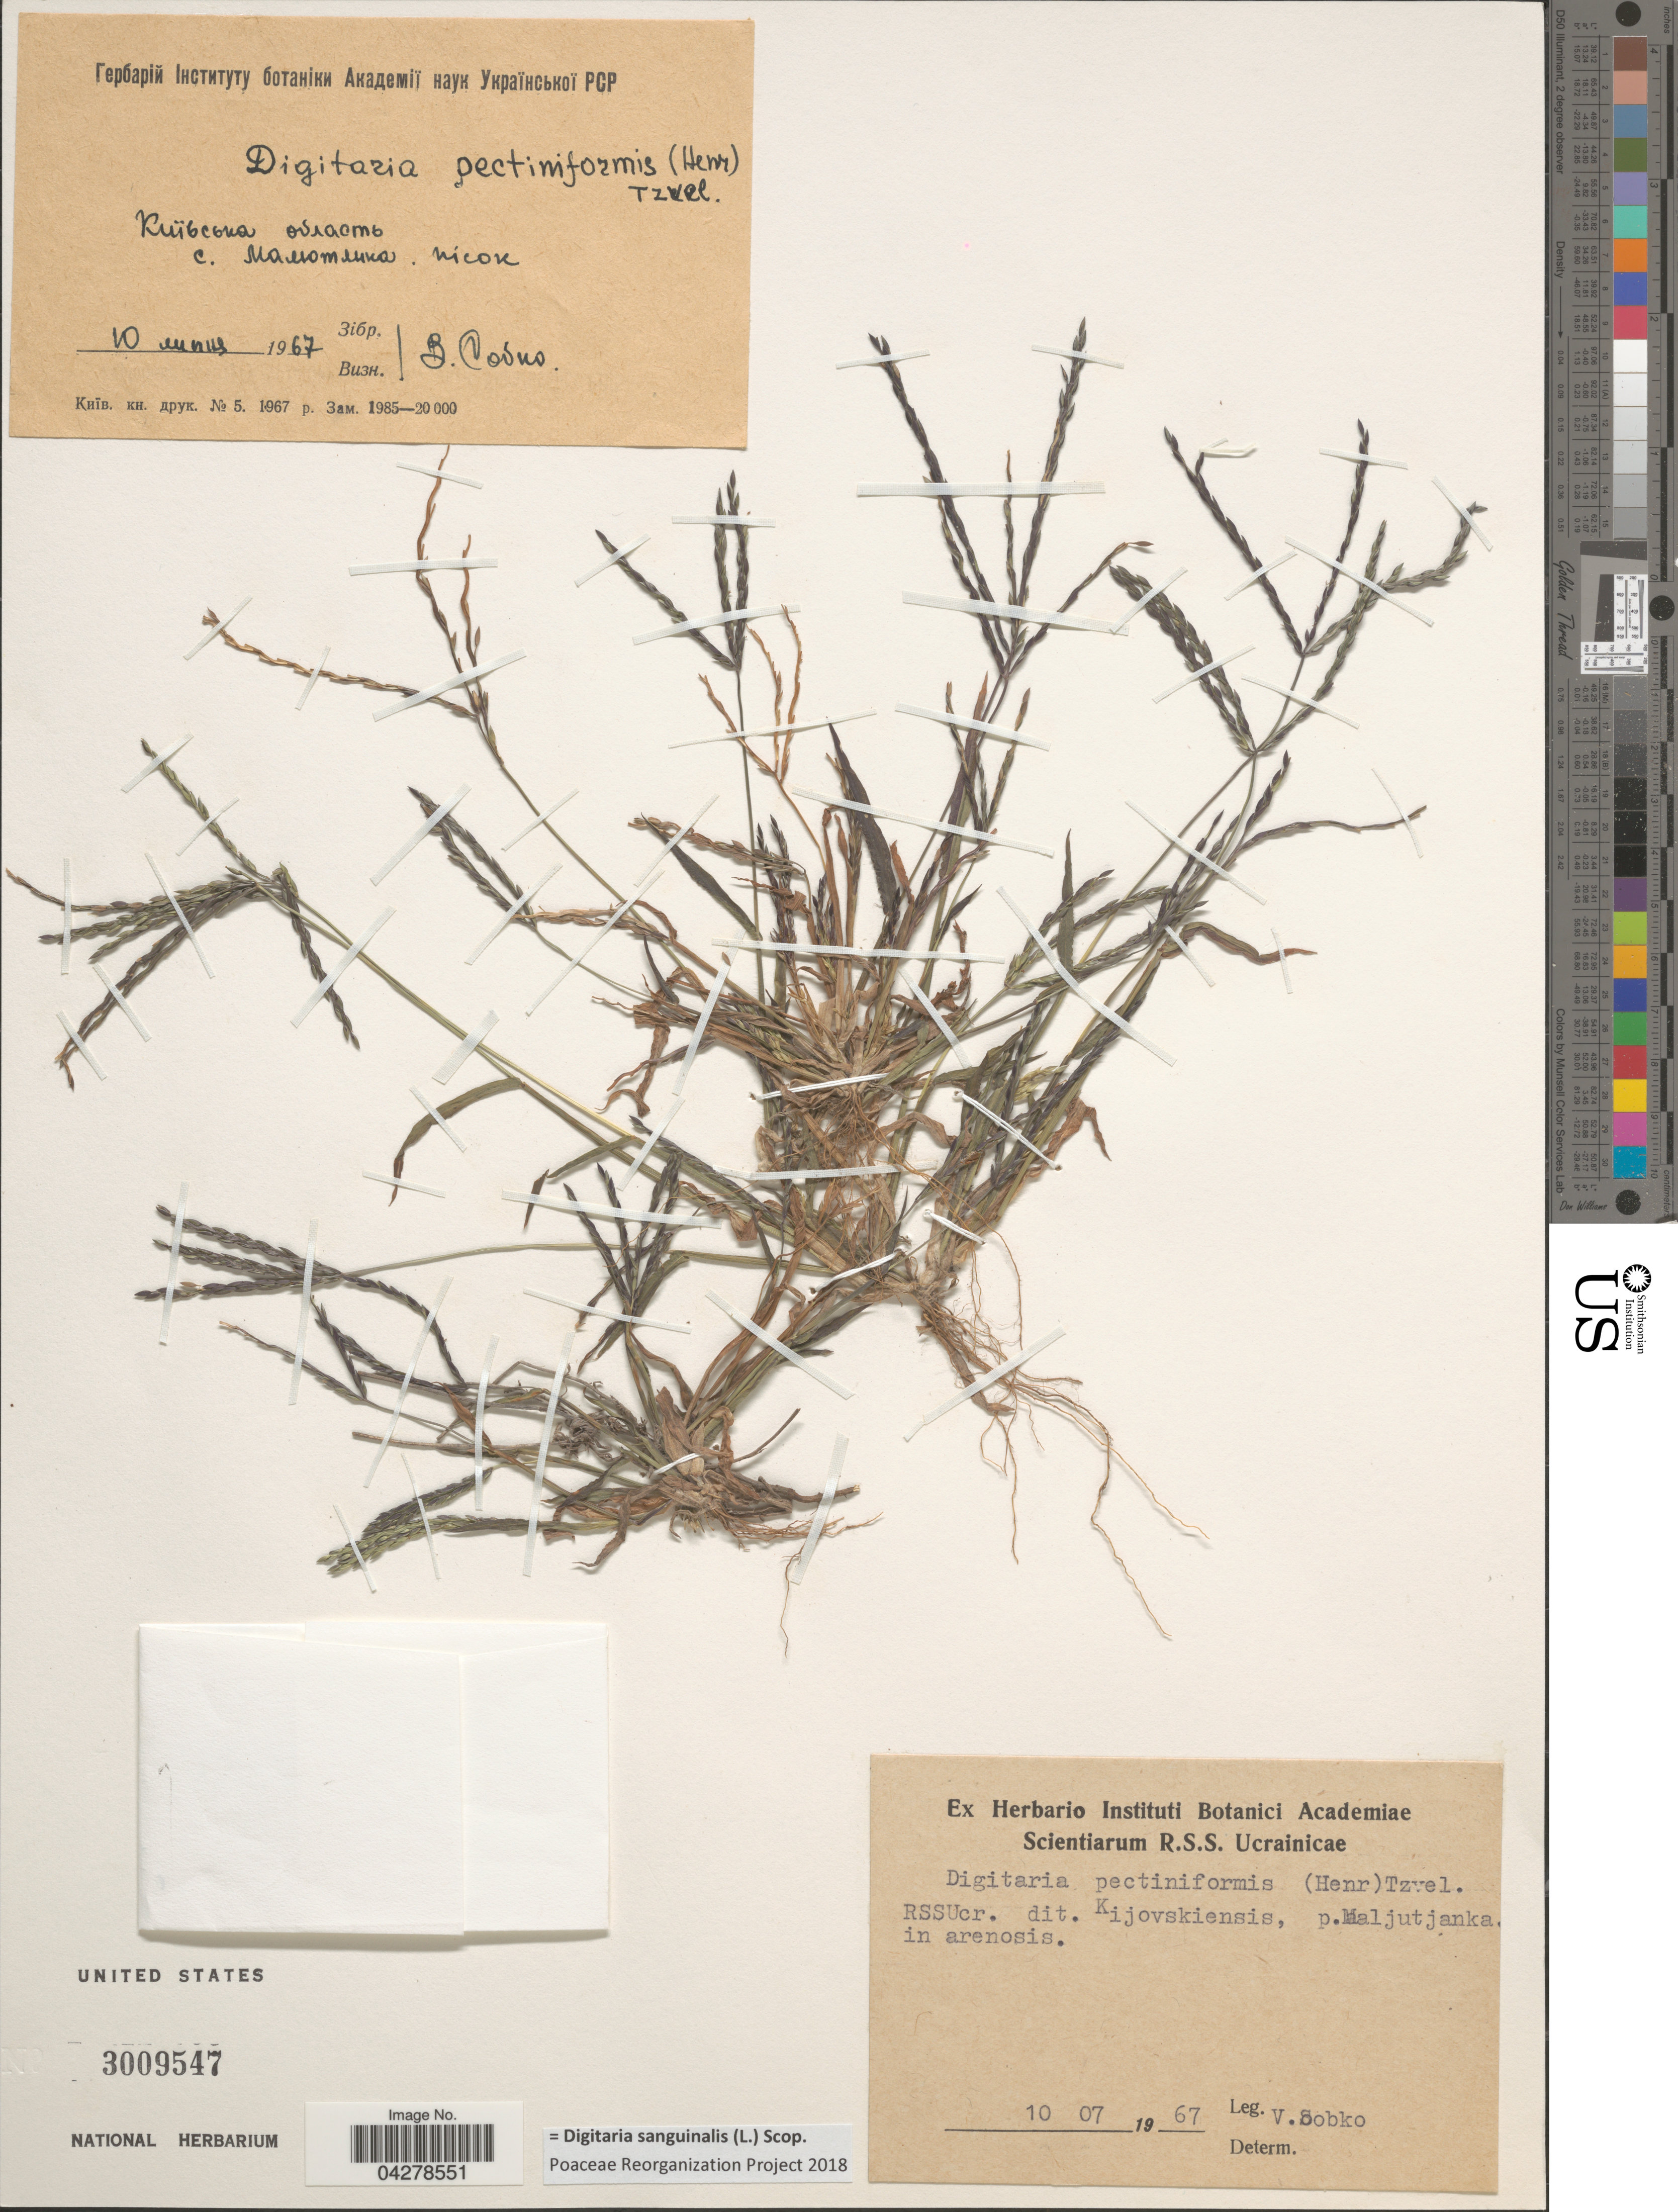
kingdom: Plantae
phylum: Tracheophyta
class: Liliopsida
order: Poales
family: Poaceae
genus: Digitaria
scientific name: Digitaria sanguinalis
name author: (L.) Scop.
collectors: V. Sobko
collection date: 1967-07-10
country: Ukraine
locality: RSSUcr. dit. Kijovskiensis, p.Maljutjanka in arenosis.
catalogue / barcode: US 3009547